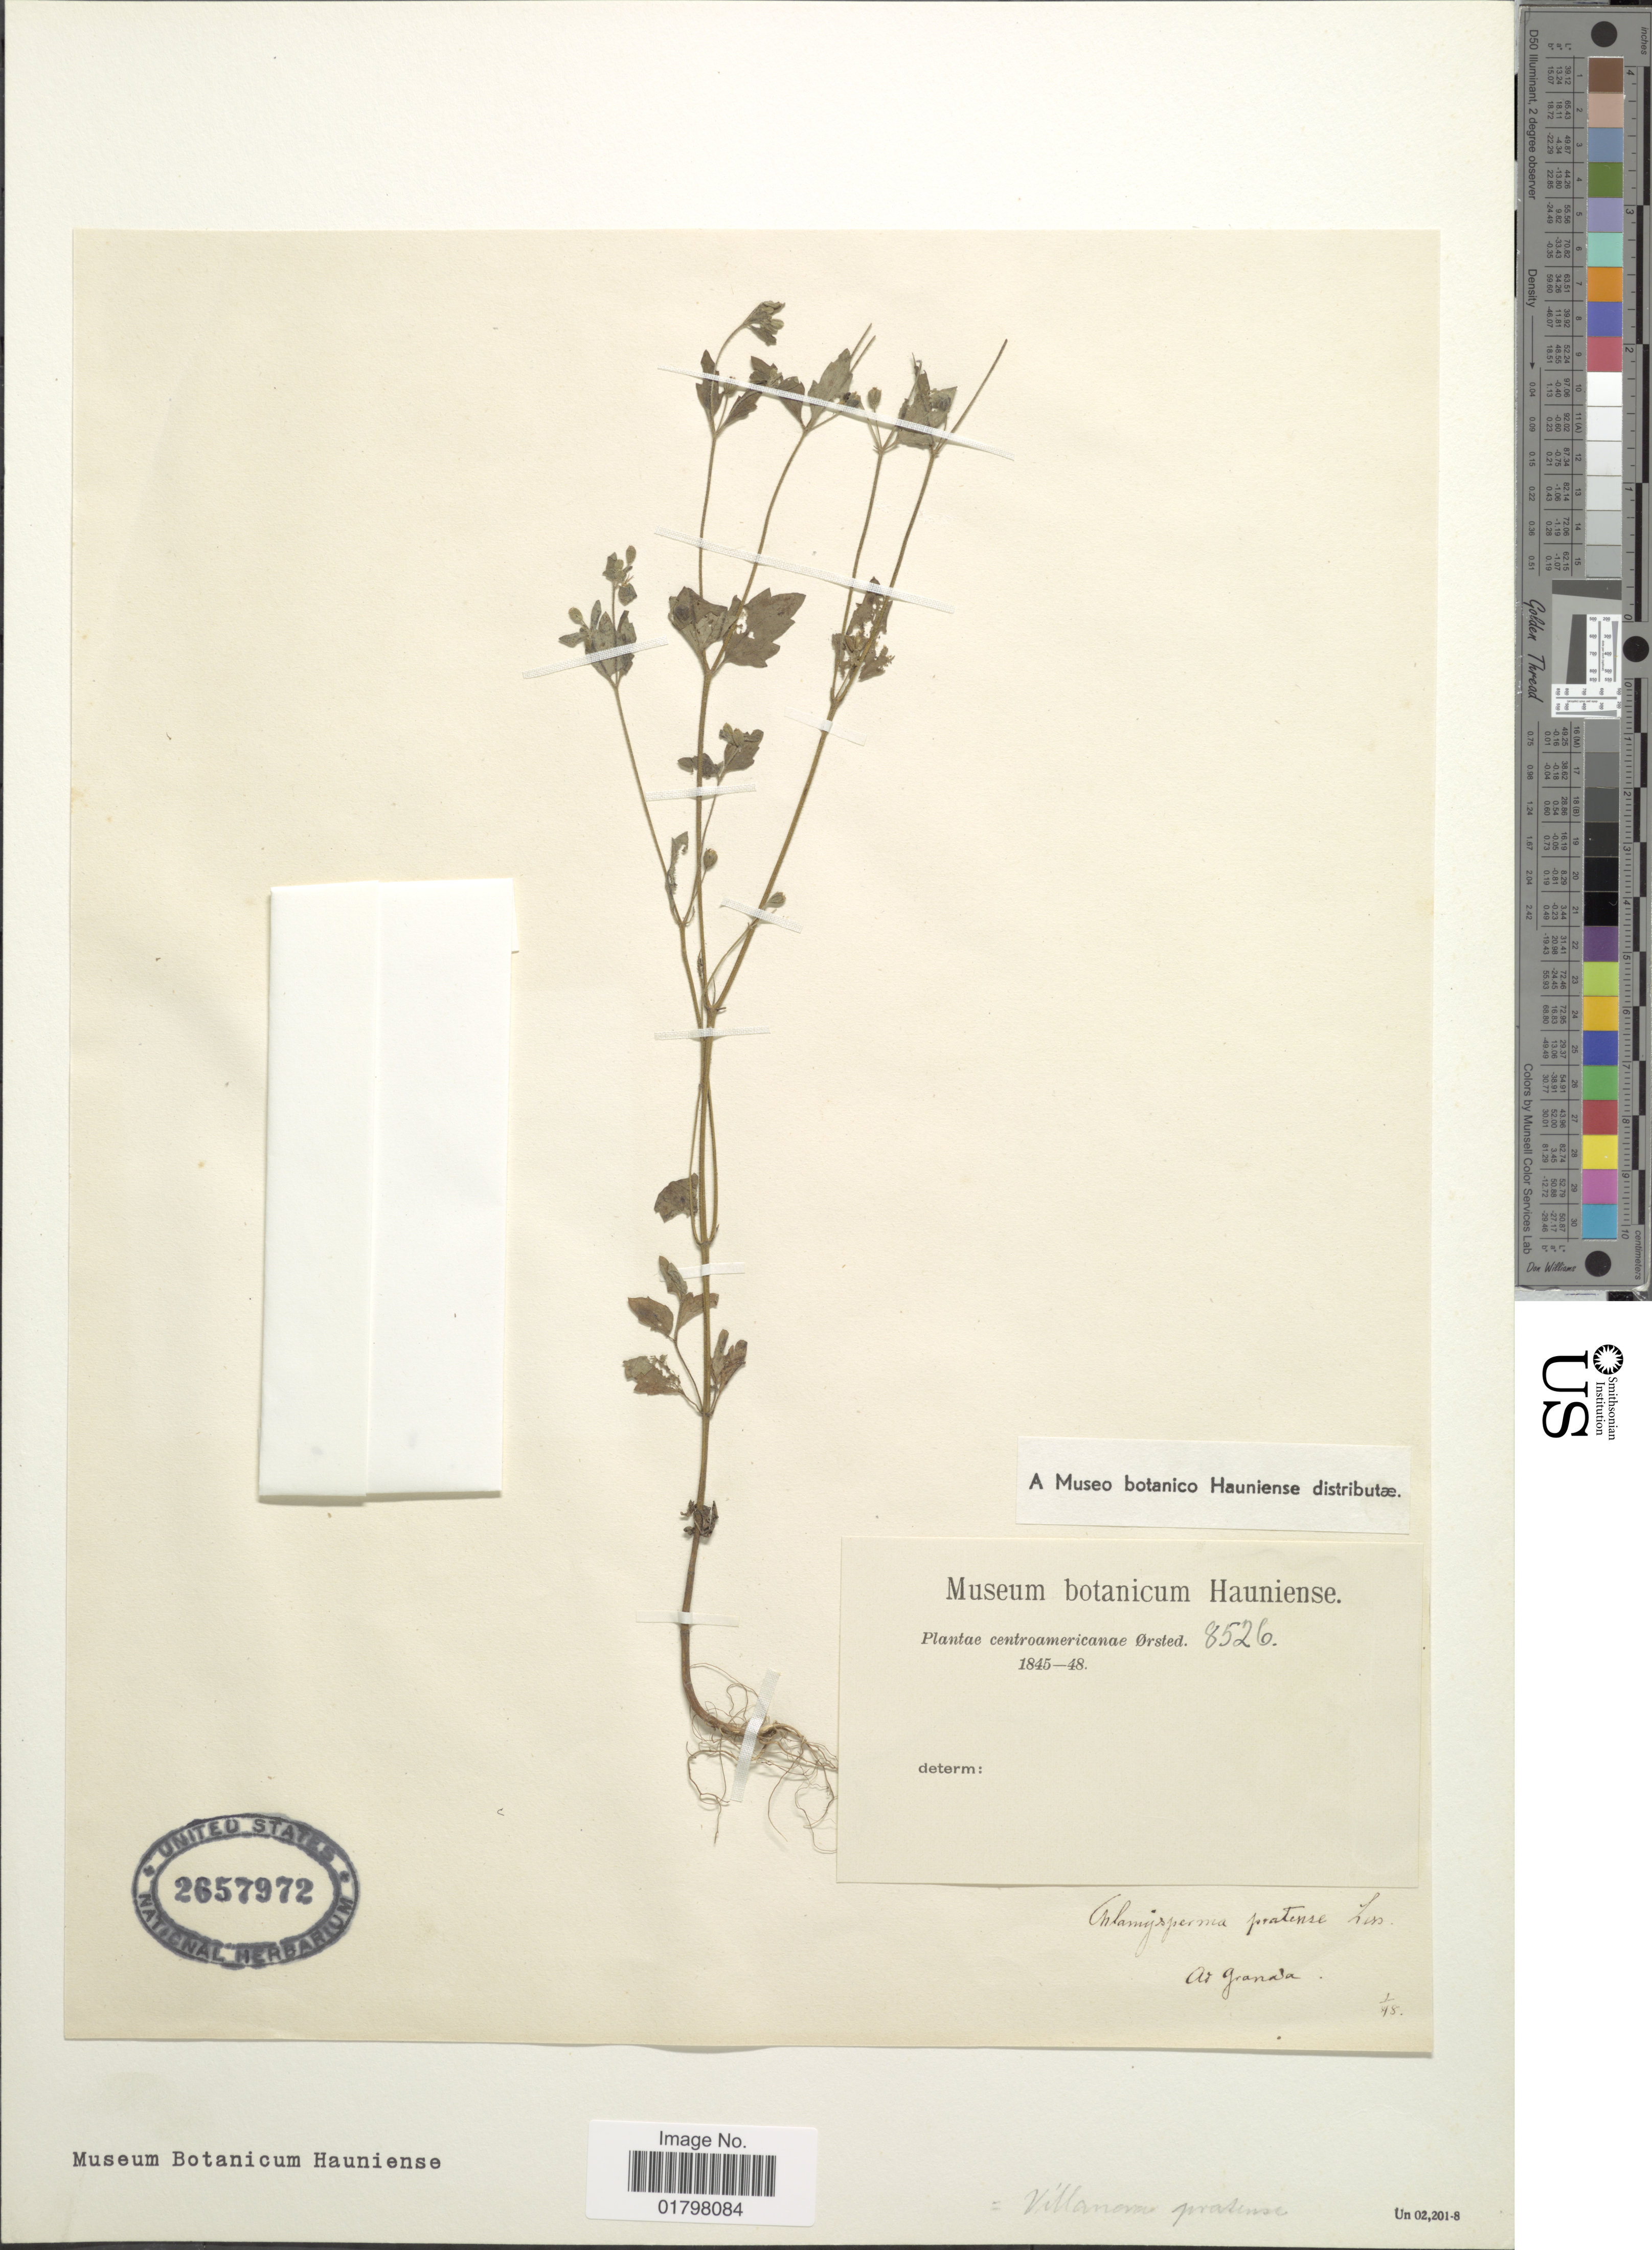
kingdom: Plantae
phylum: Tracheophyta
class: Magnoliopsida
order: Asterales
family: Asteraceae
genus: Galeana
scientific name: Galeana pratensis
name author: (Kunth) Rydb.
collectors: Ørsted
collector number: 8526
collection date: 1845/1848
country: Grenada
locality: Centroamericanae. At Granada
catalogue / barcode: US 2657972